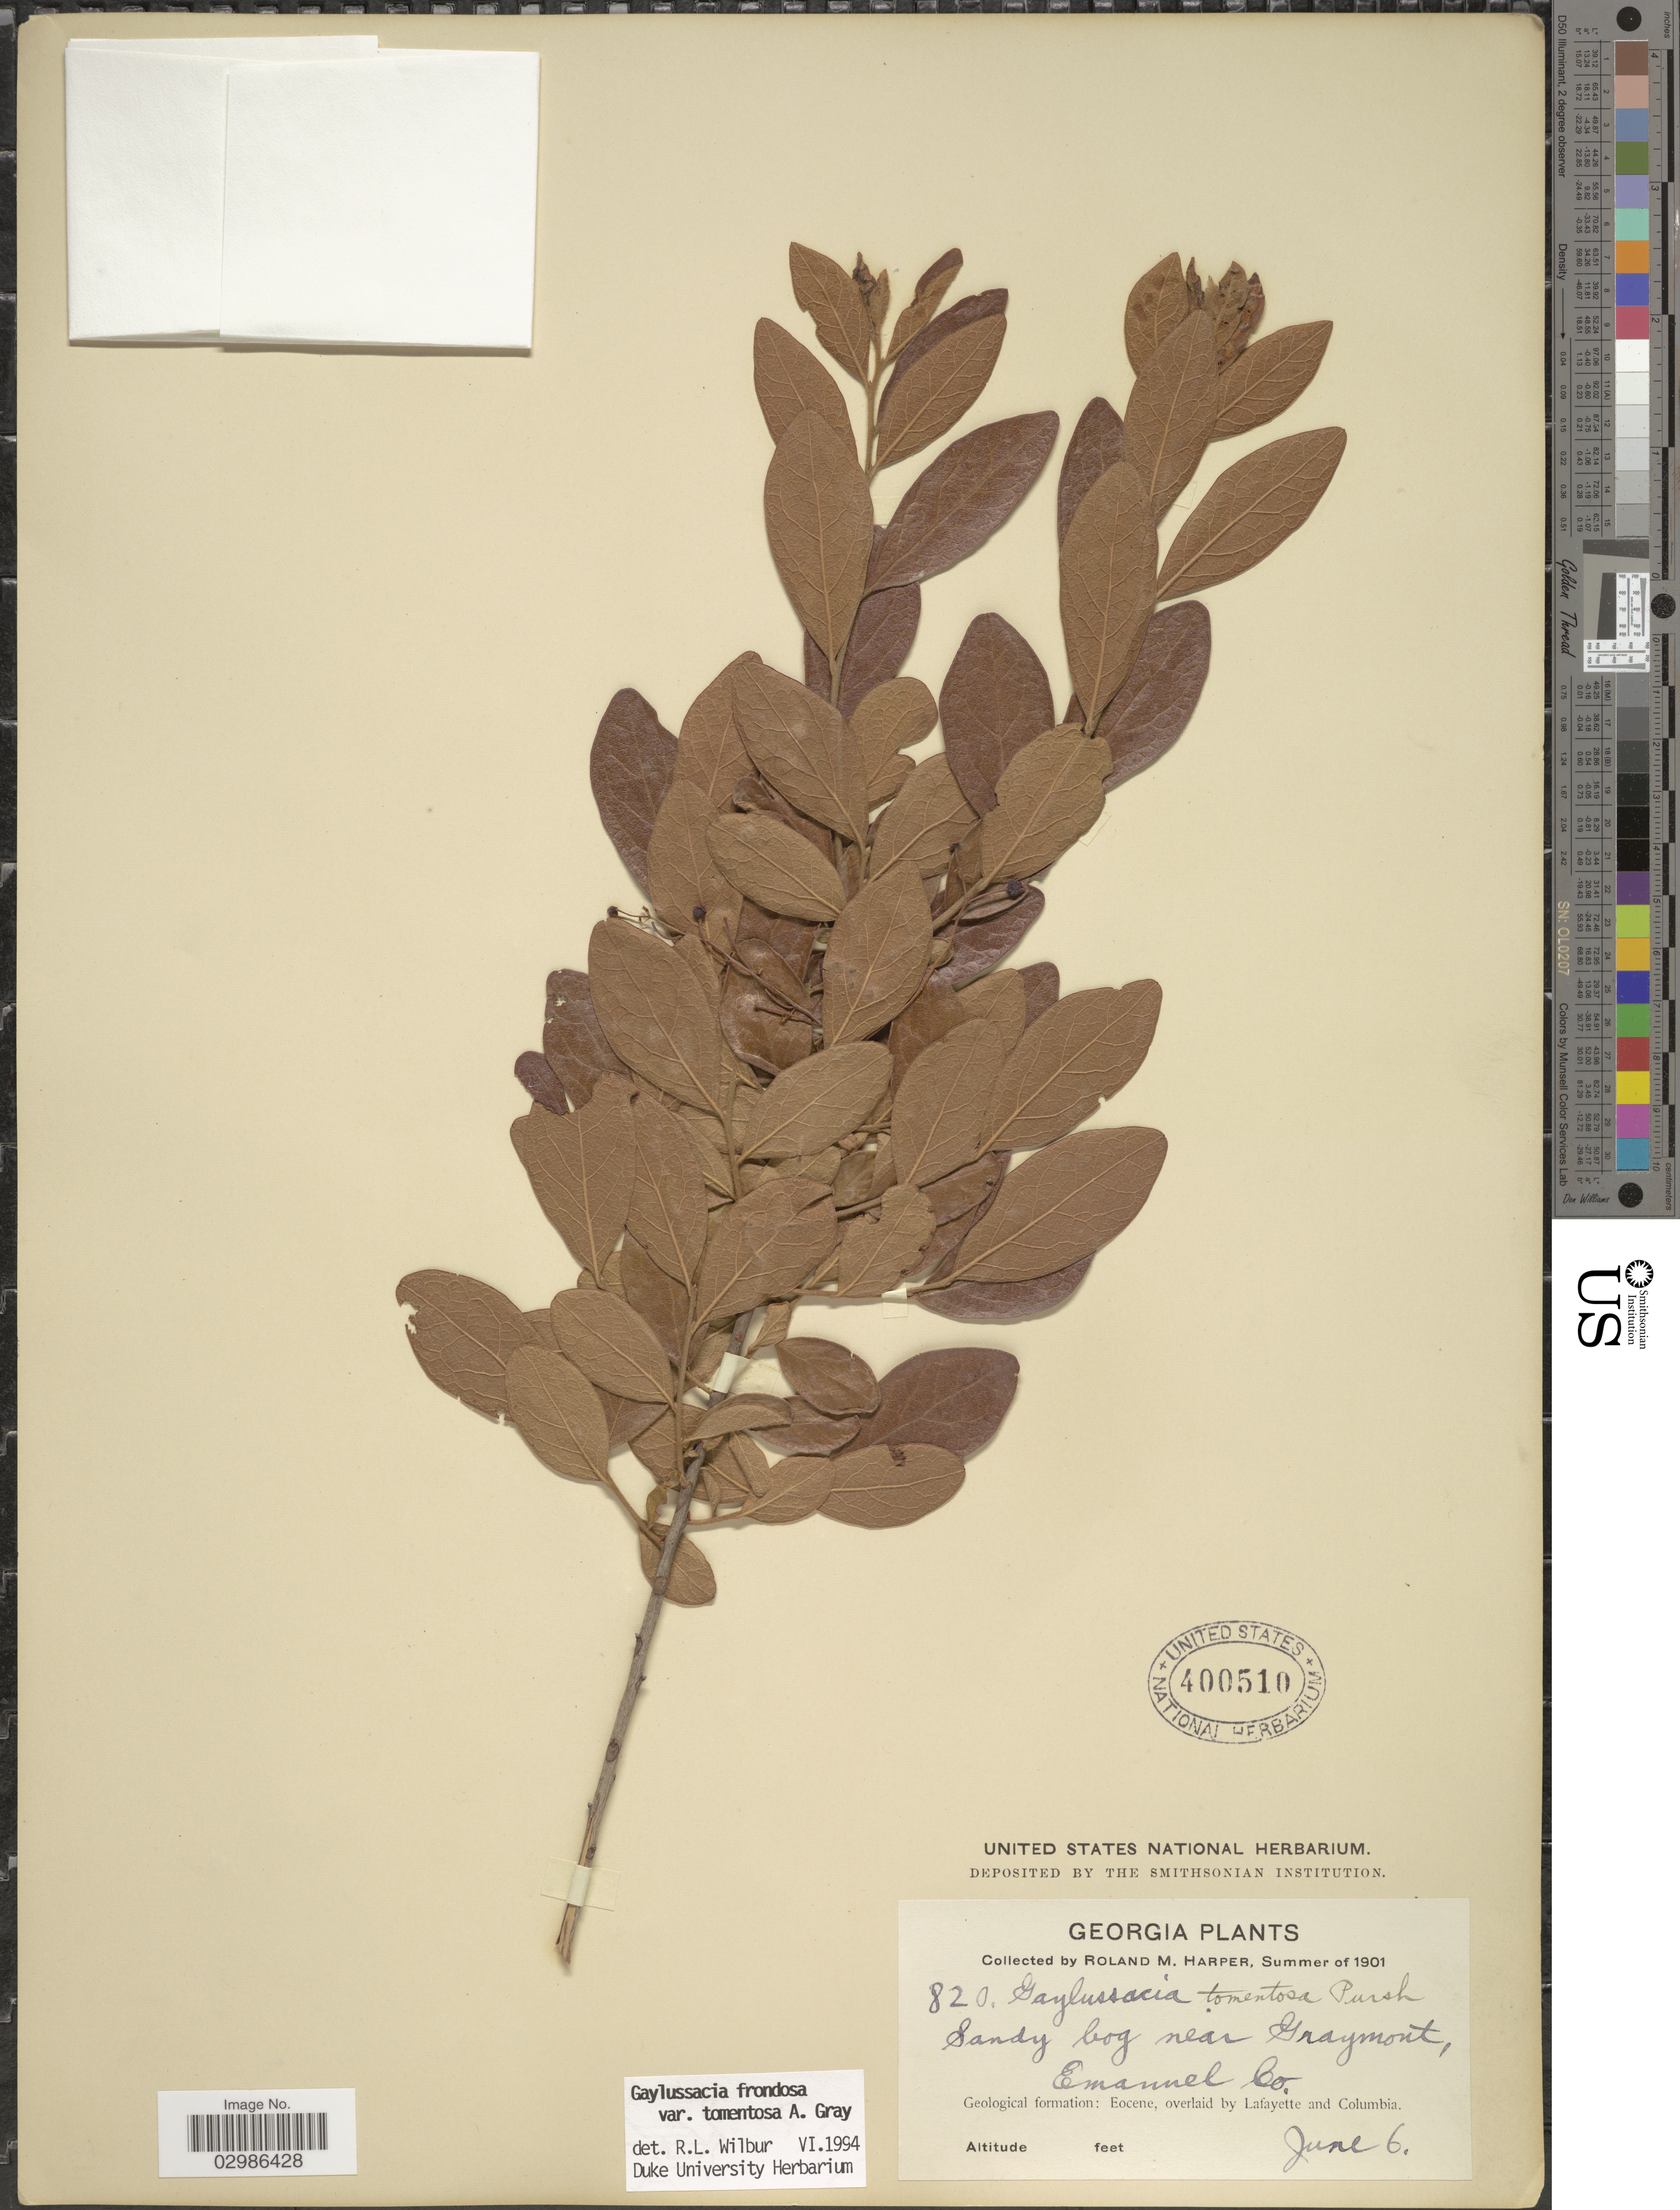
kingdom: Plantae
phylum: Tracheophyta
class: Magnoliopsida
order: Ericales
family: Ericaceae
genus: Gaylussacia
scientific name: Gaylussacia frondosa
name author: (L.) Torr. & A. Gray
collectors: R. M. Harper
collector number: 820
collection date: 1901-06-06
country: United States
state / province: Georgia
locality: Near Graymont, Emanuel Co. Geological formation: Eocene, overlaid by Lafayette and Columbia.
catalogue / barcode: US 400510